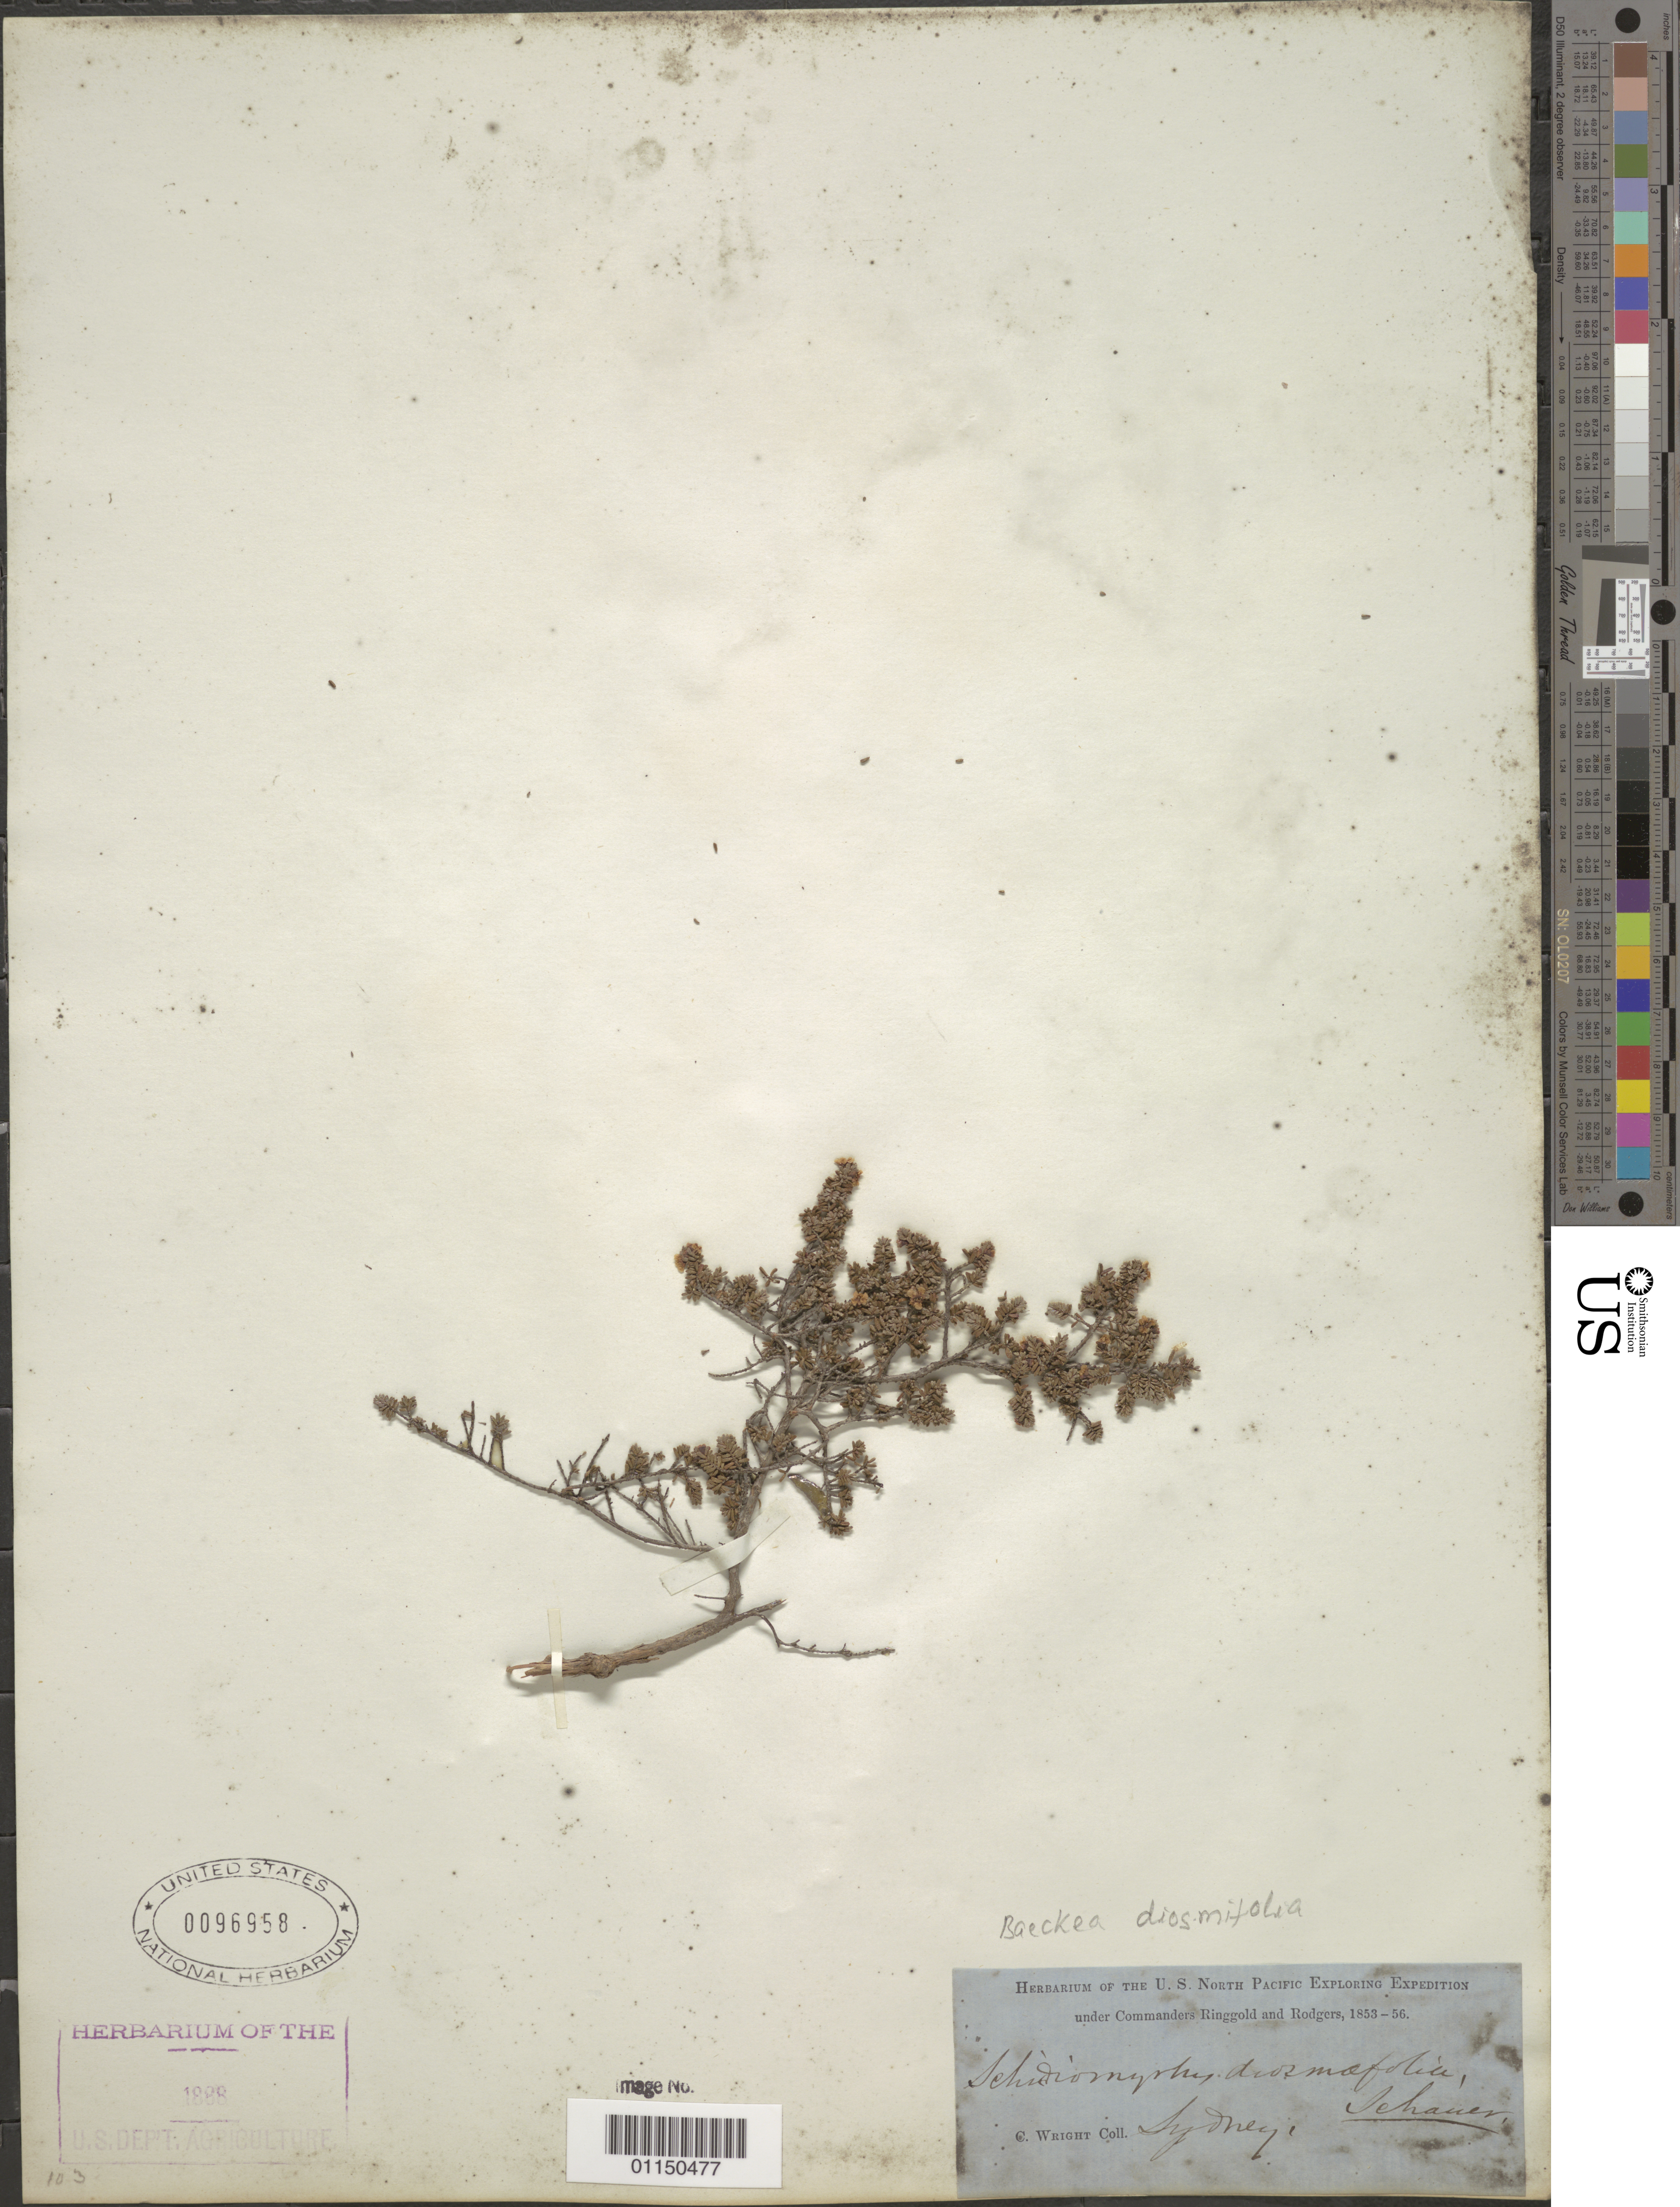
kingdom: Plantae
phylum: Tracheophyta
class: Magnoliopsida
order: Myrtales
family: Myrtaceae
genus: Baeckea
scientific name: Baeckea diosmifolia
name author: Rudge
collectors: C. Wright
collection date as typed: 1853 to -- -- 1856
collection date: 1853/1856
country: Australia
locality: Sydney.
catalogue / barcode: US 96958